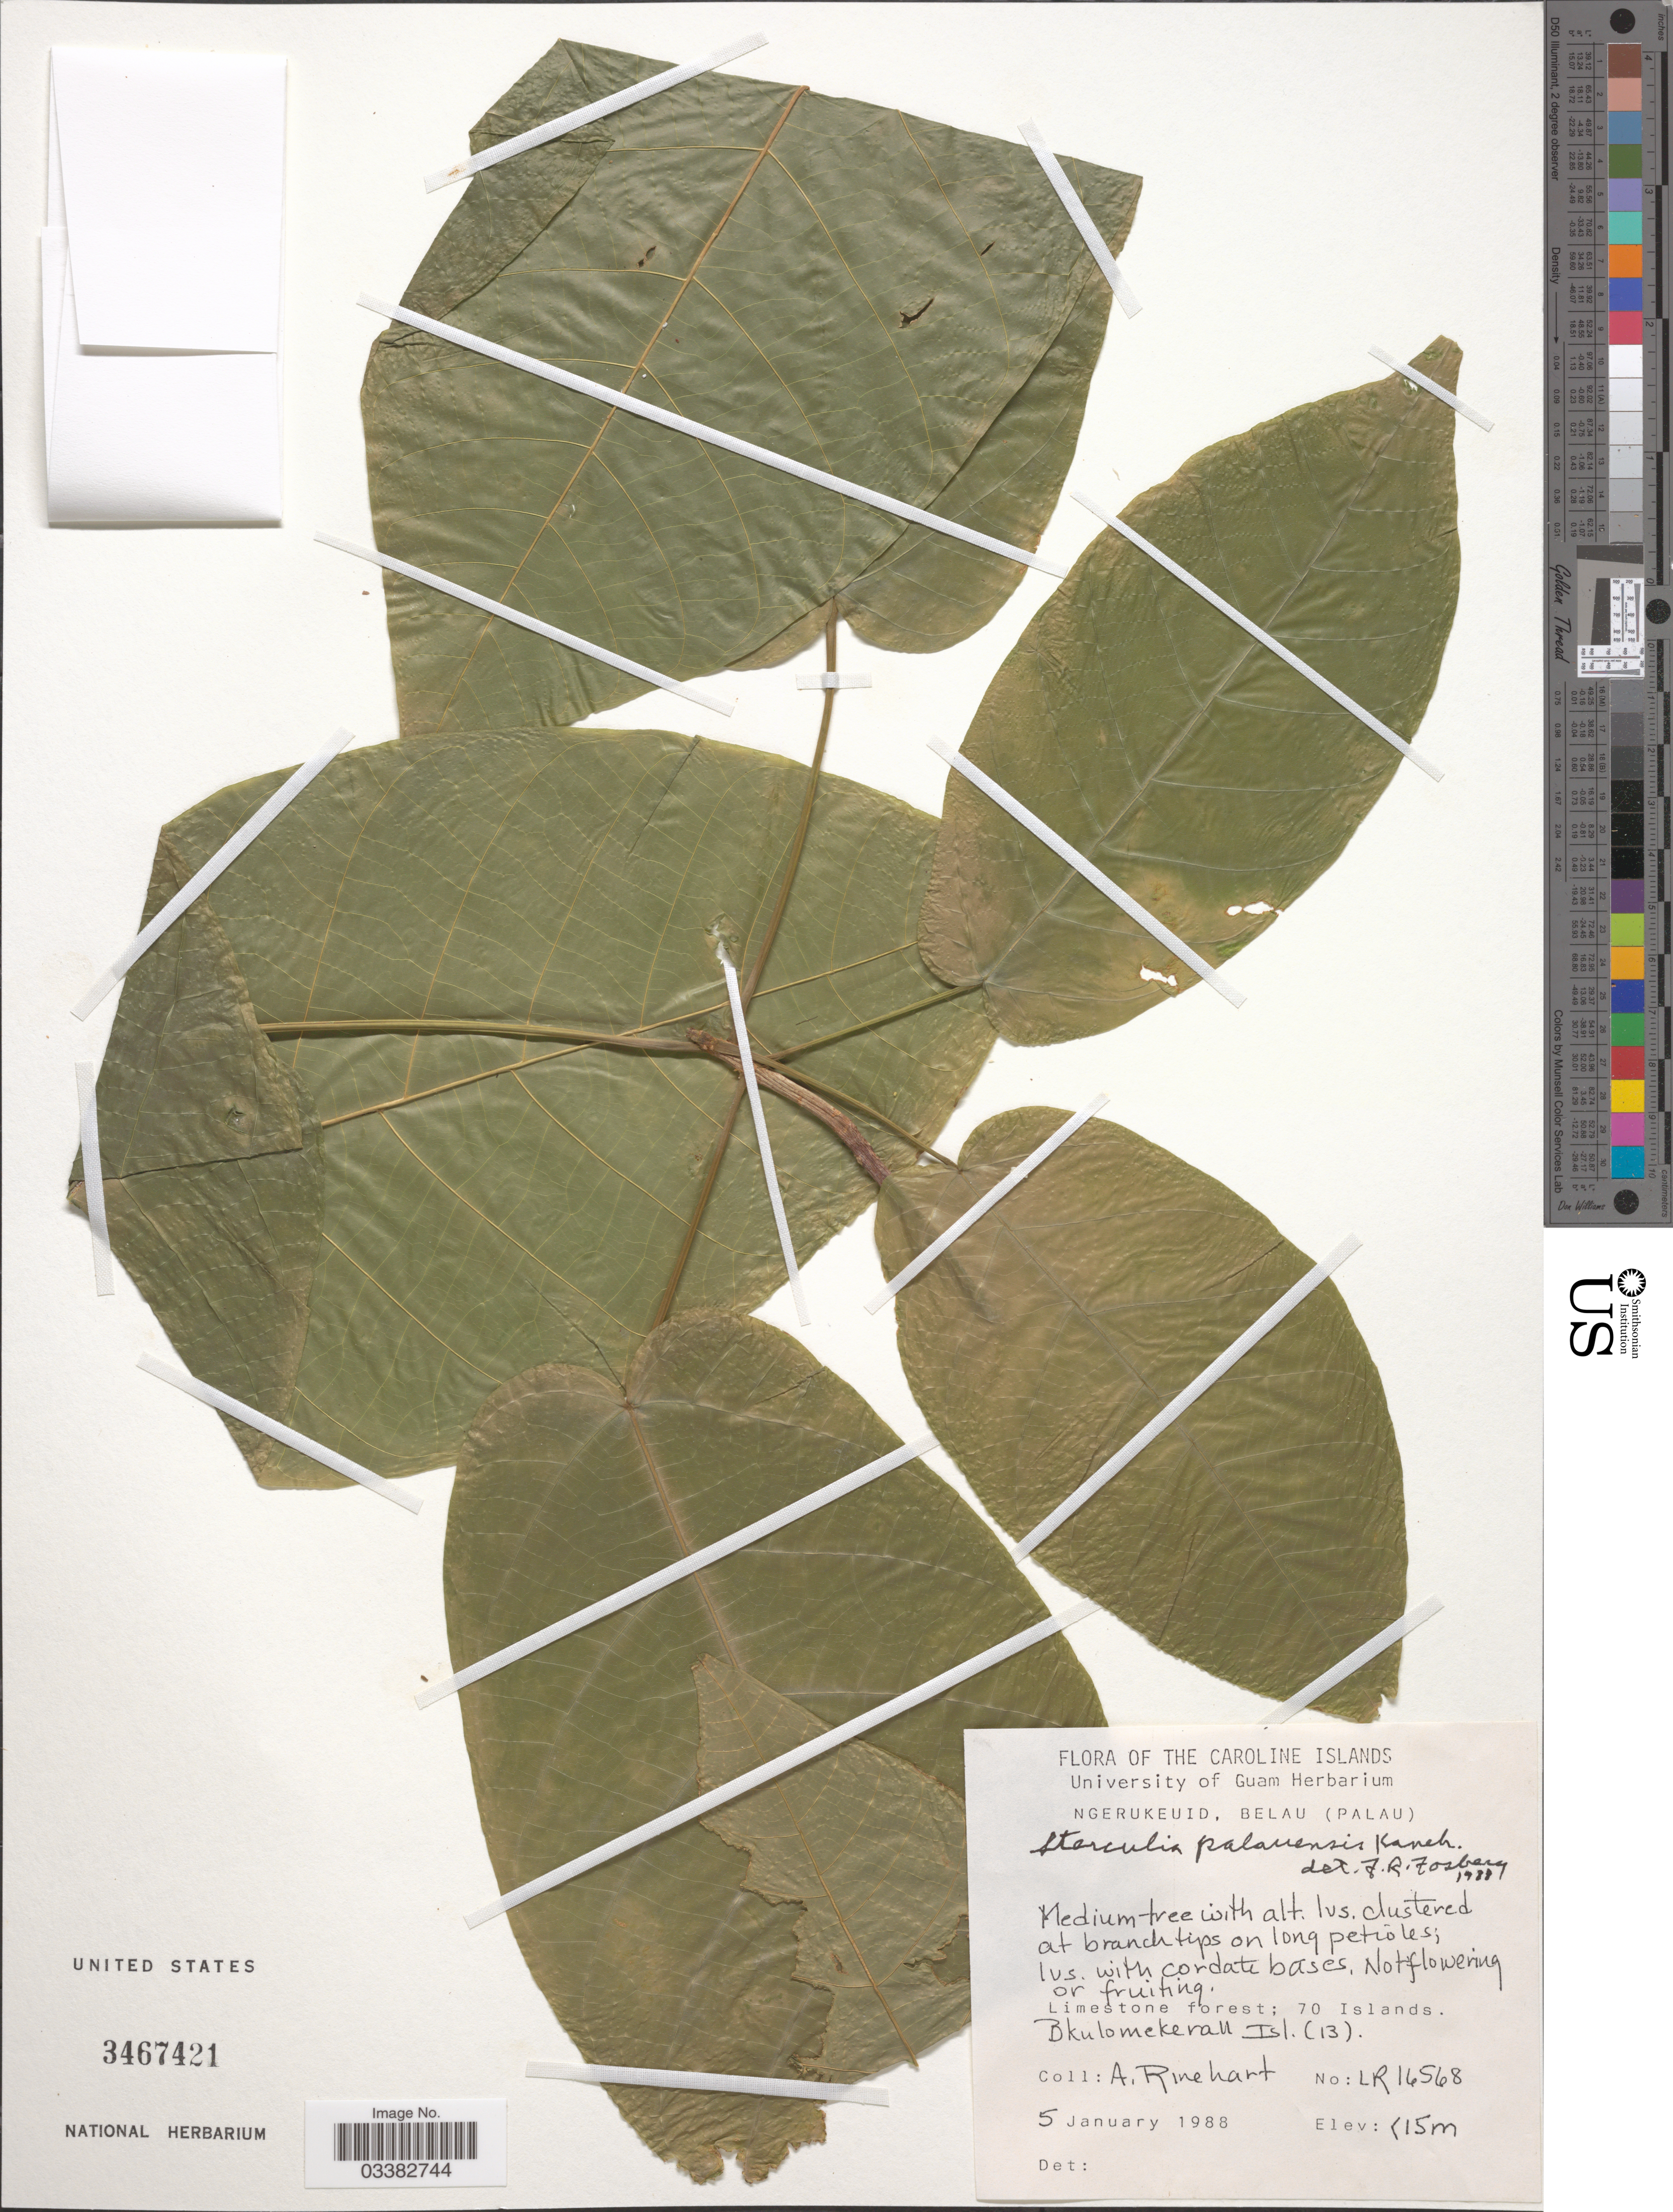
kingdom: Plantae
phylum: Tracheophyta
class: Magnoliopsida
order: Malvales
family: Malvaceae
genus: Sterculia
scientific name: Sterculia palauensis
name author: Kaneh.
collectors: A. Rinehart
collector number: LR16568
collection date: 1988-01-05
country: Palau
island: Ngerukeuid [Orukuizu]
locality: The Caroline Islands. Ngerukeuid, (Palau). Limestone forest; 70 Islands. Bkulomekerau [interpreted] Isl. (13).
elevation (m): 15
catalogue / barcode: US 3467421